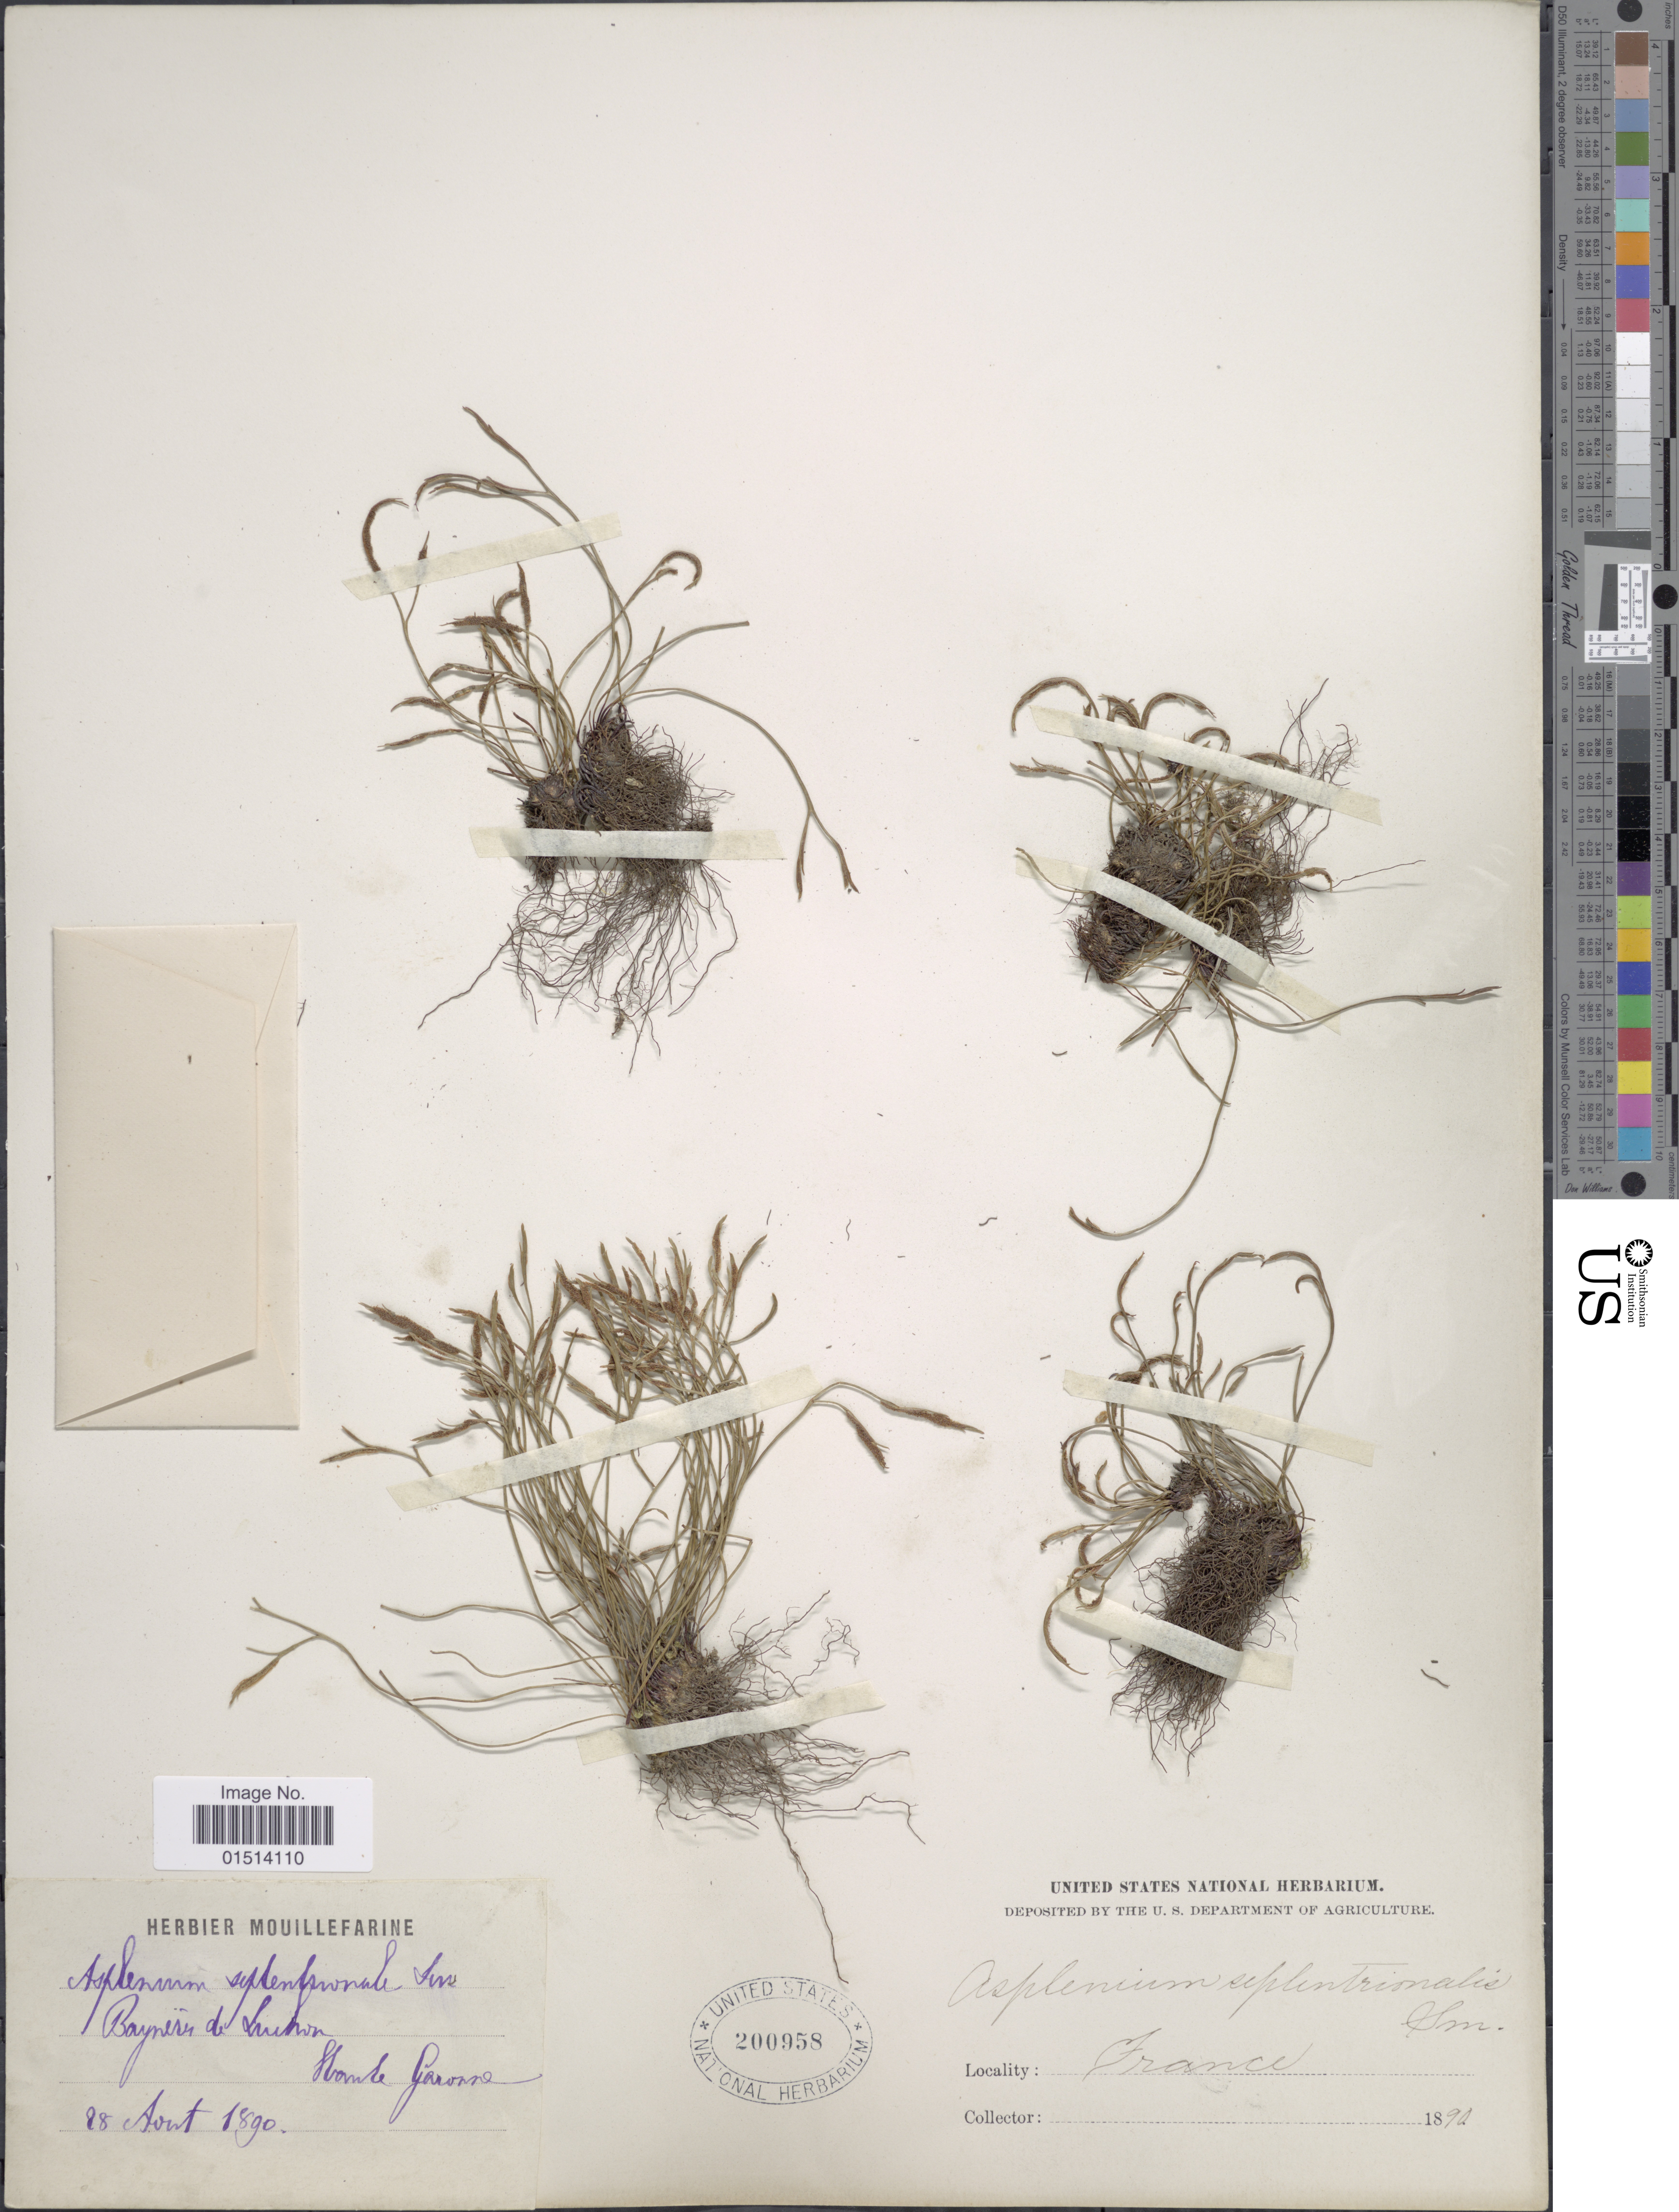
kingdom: Plantae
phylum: Tracheophyta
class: Polypodiopsida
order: Polypodiales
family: Aspleniaceae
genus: Asplenium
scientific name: Asplenium septentrionale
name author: (L.) Hoffm.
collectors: ex herb. Mouillefarine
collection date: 1890-08-28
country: France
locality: Bagneres de Luchon, Haut Garonne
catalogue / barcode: US 200958